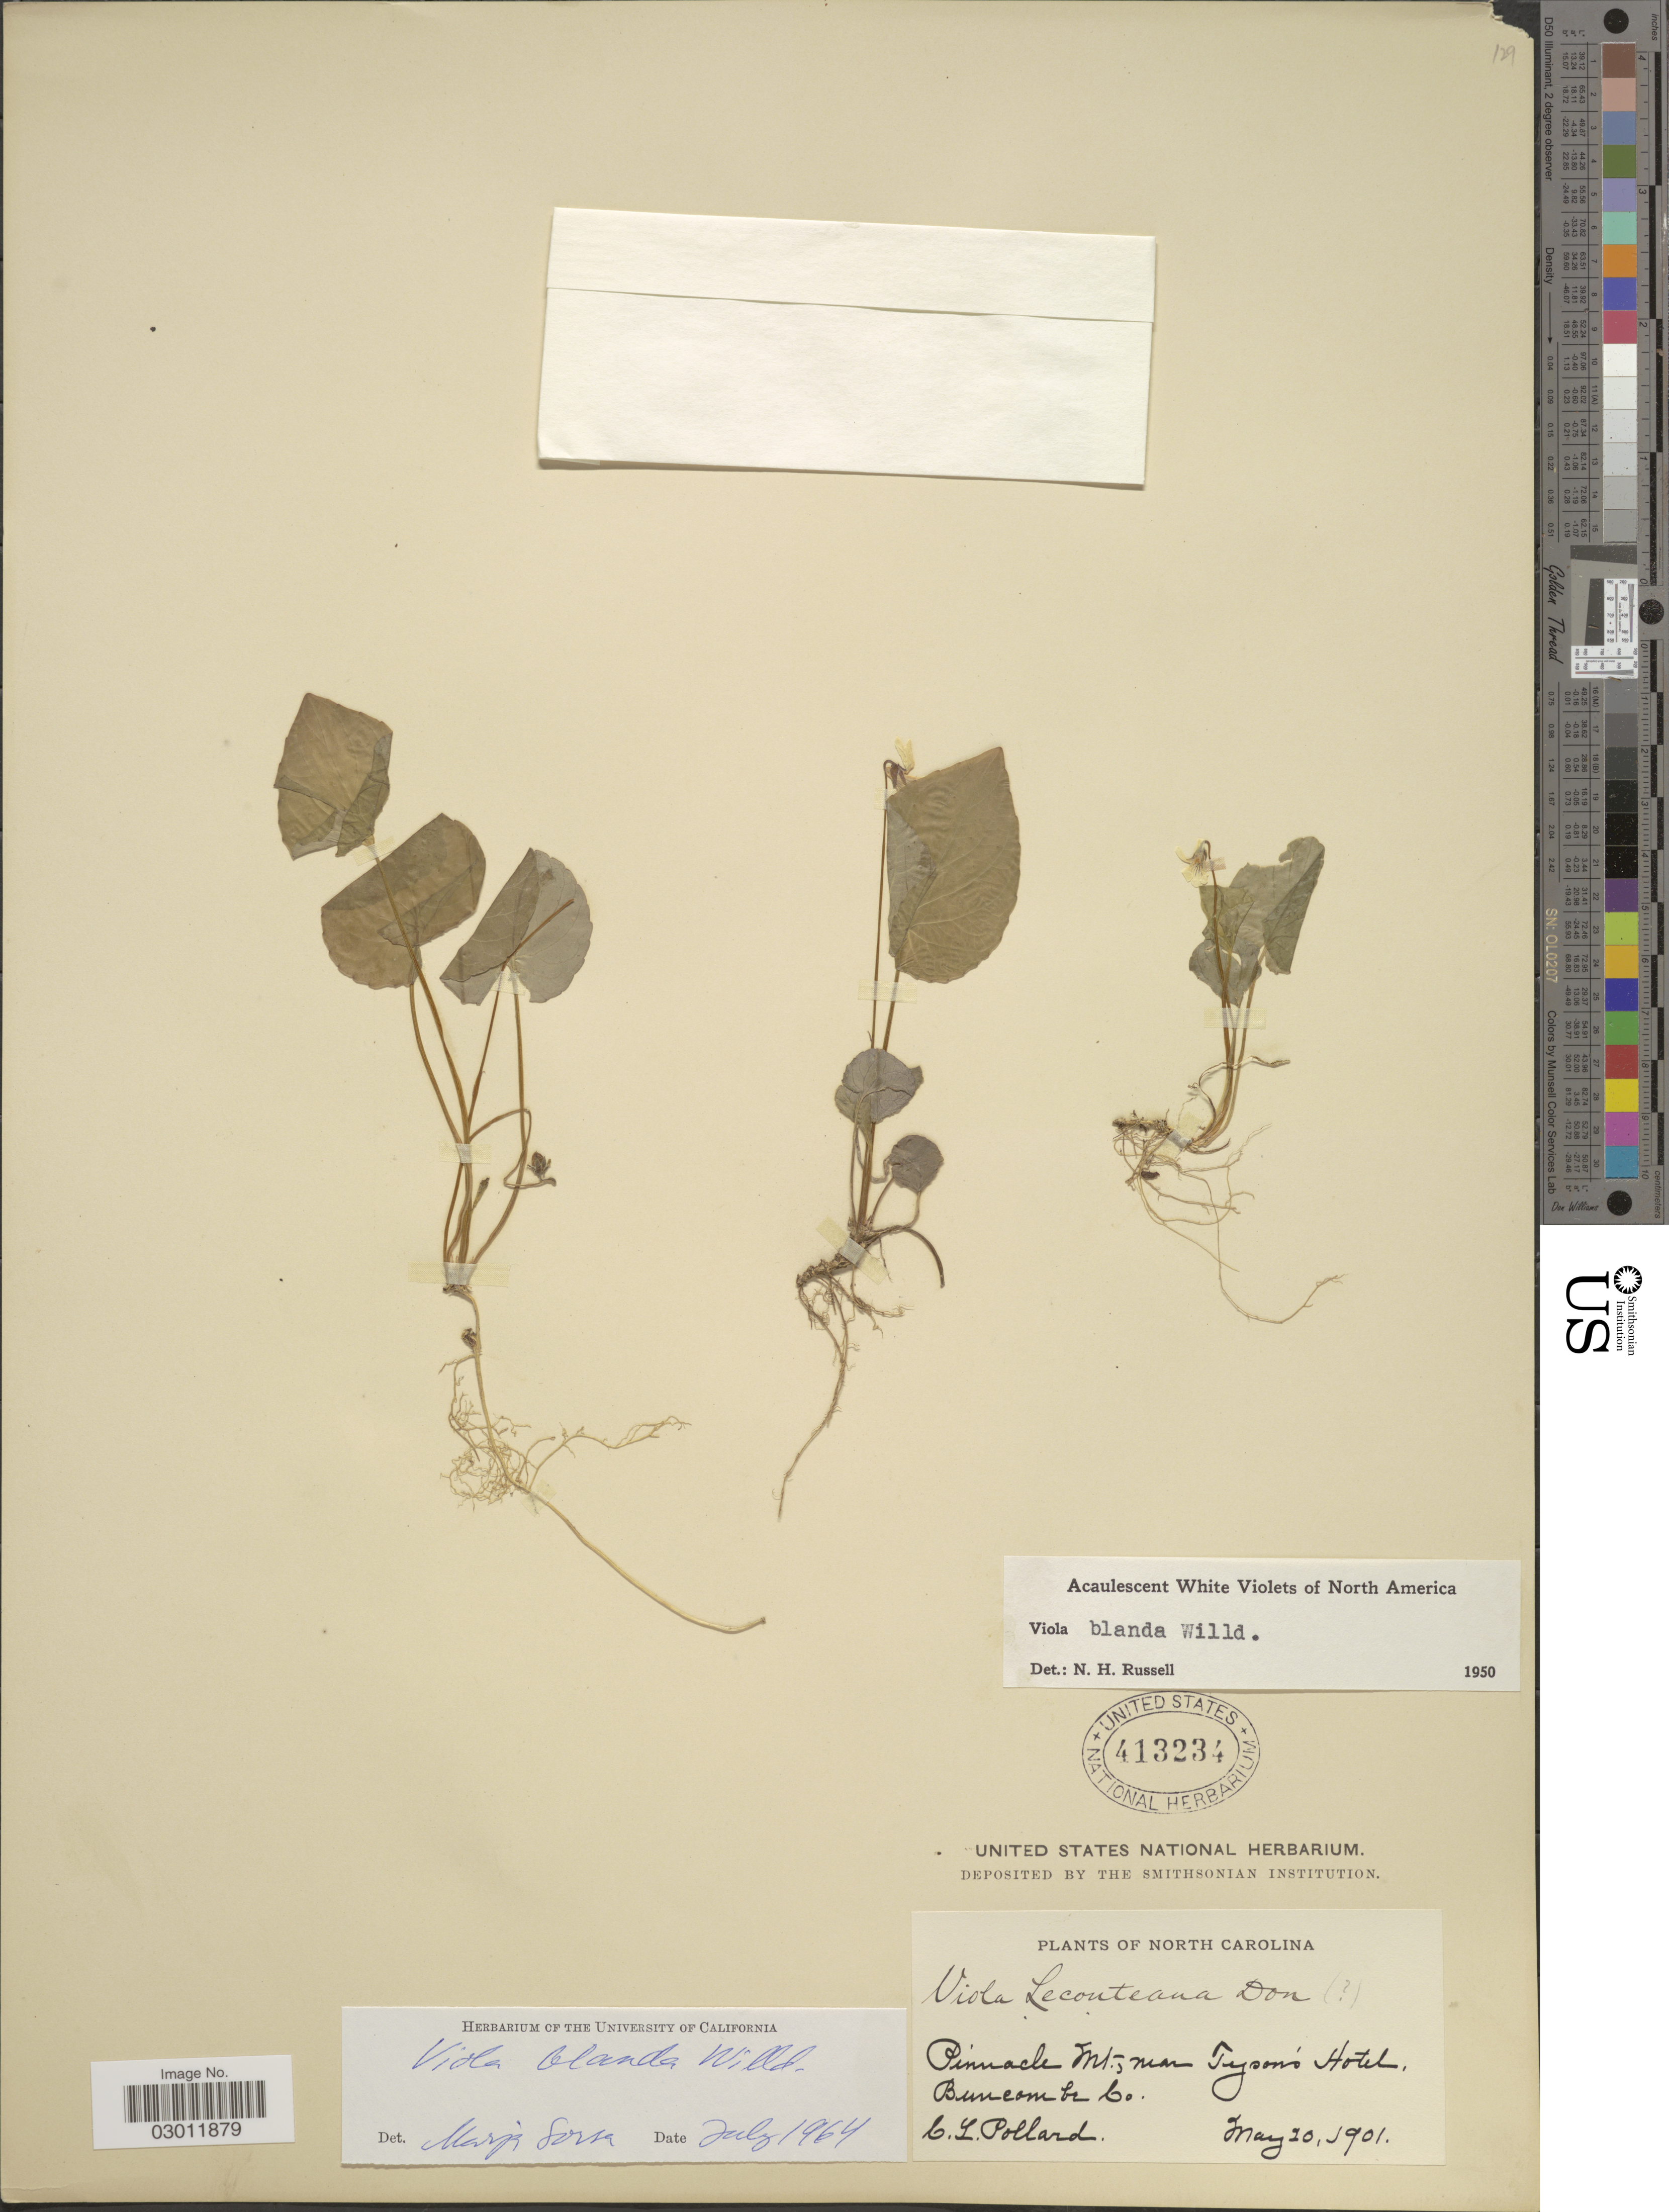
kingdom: Plantae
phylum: Tracheophyta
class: Magnoliopsida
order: Malpighiales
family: Violaceae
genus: Viola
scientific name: Viola blanda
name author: Willd.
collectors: C. L. Pollard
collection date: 1901-05-20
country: United States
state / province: North Carolina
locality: Pinnacle Mt., near Tyson's Hotel, Buncombe Co.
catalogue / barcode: US 413234